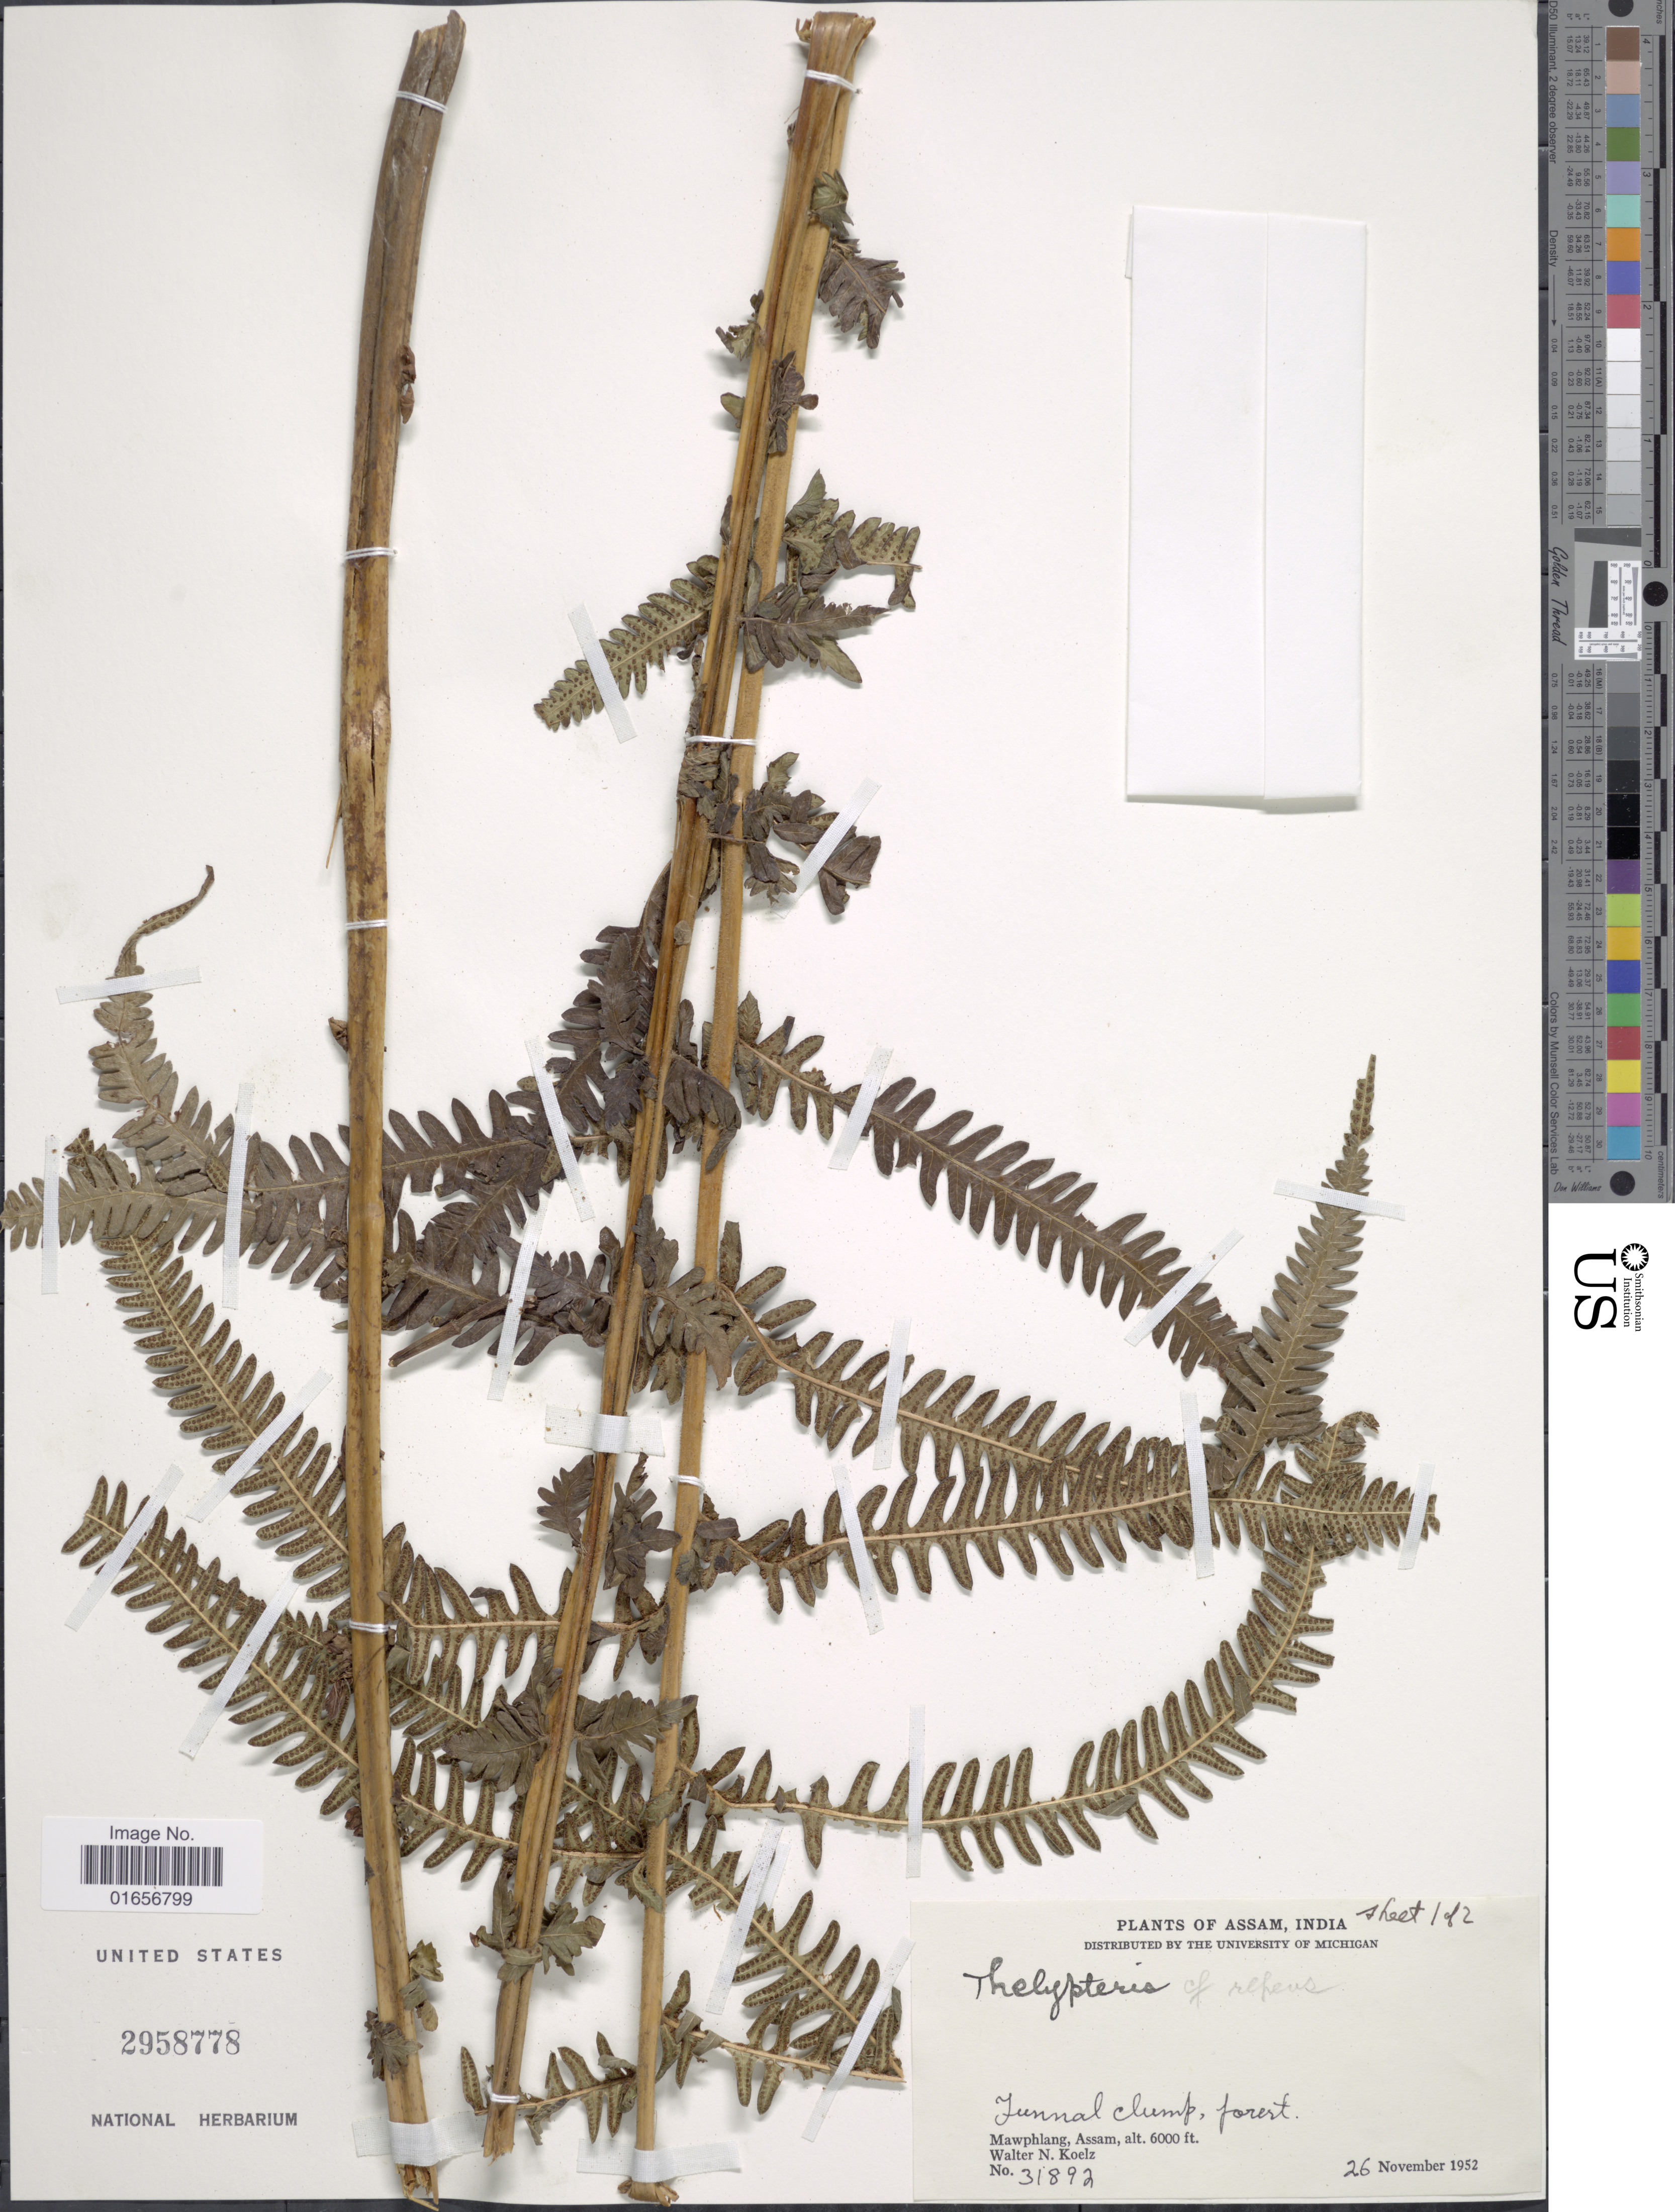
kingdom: Plantae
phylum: Tracheophyta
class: Polypodiopsida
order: Polypodiales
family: Thelypteridaceae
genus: Pseudocyclosorus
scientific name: Pseudocyclosorus repens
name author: (C. Hope) Ching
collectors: W. N. Koelz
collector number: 31892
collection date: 1952-11-26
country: India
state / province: Assam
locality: Mawhphlang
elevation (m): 1829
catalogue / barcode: US 2958778